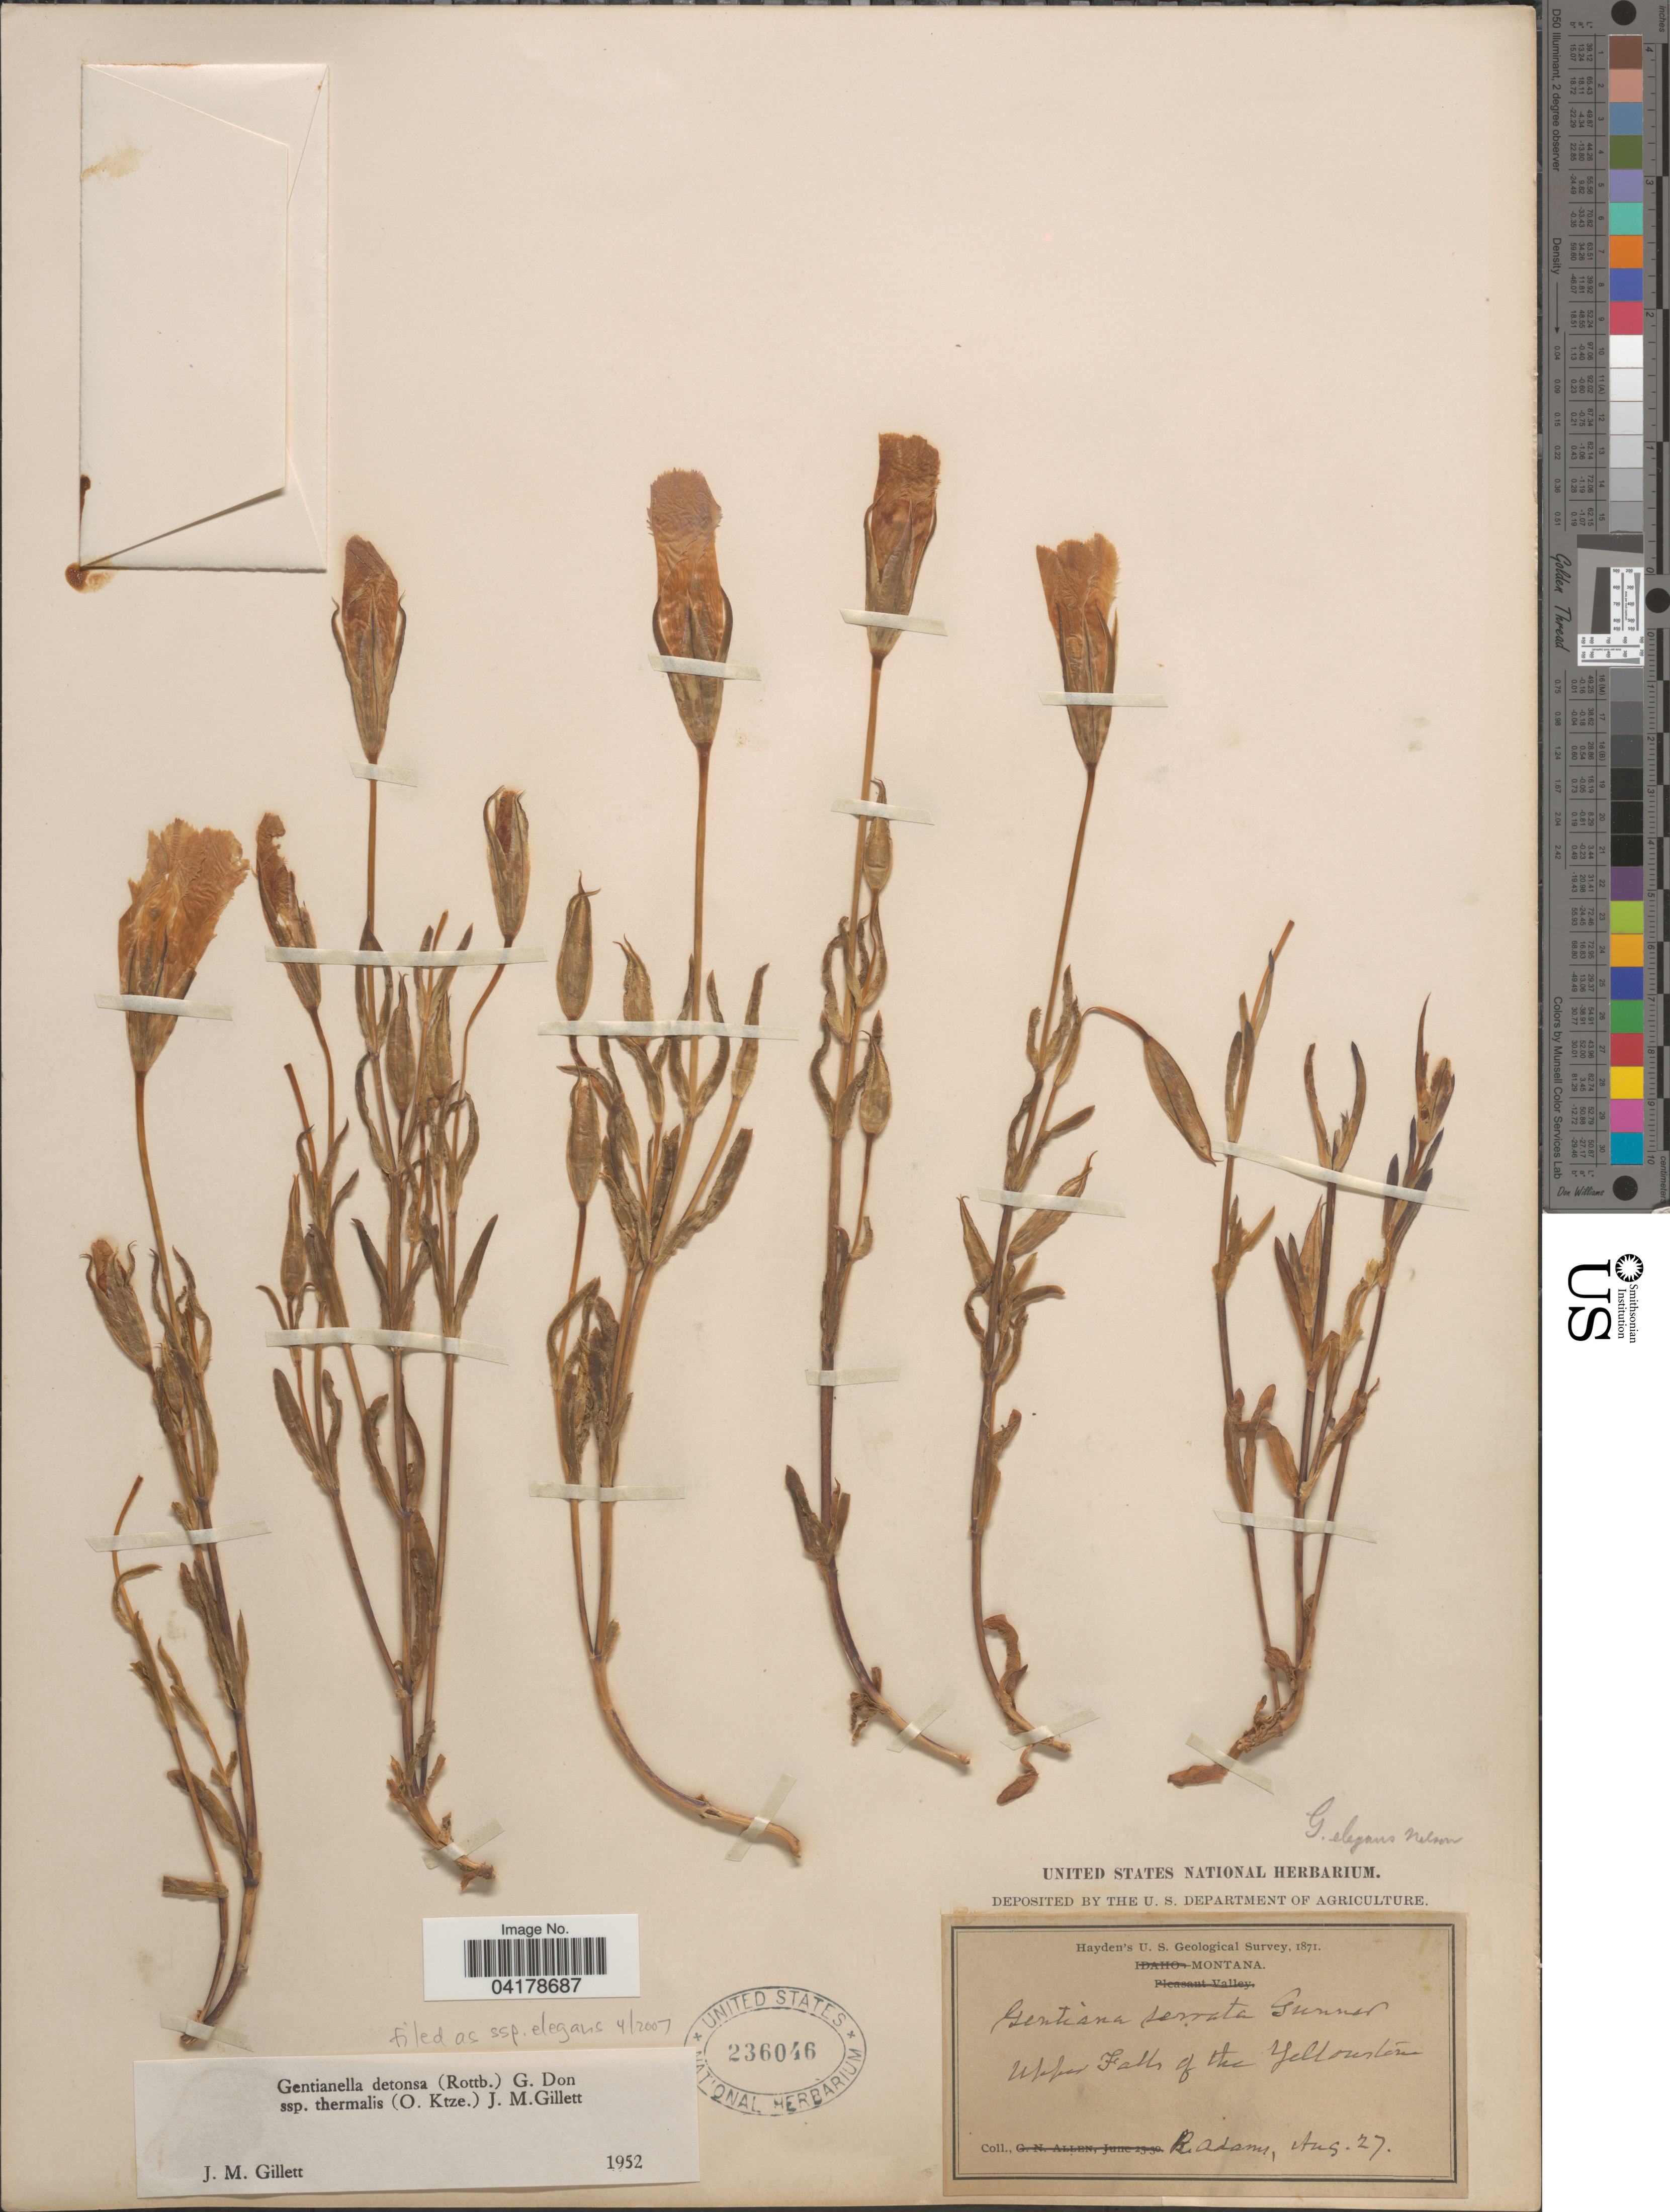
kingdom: Plantae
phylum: Tracheophyta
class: Magnoliopsida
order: Gentianales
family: Gentianaceae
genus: Gentianella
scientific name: Gentianella detonsa subsp. thermalis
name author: (Kuntze) J.M. Gillett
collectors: R. Adams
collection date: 1871-08-27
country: United States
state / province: Montana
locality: Hayden's U. S. Geological Survey, 1871. Upper Falls of the Yellowstone.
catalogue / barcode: US 236046